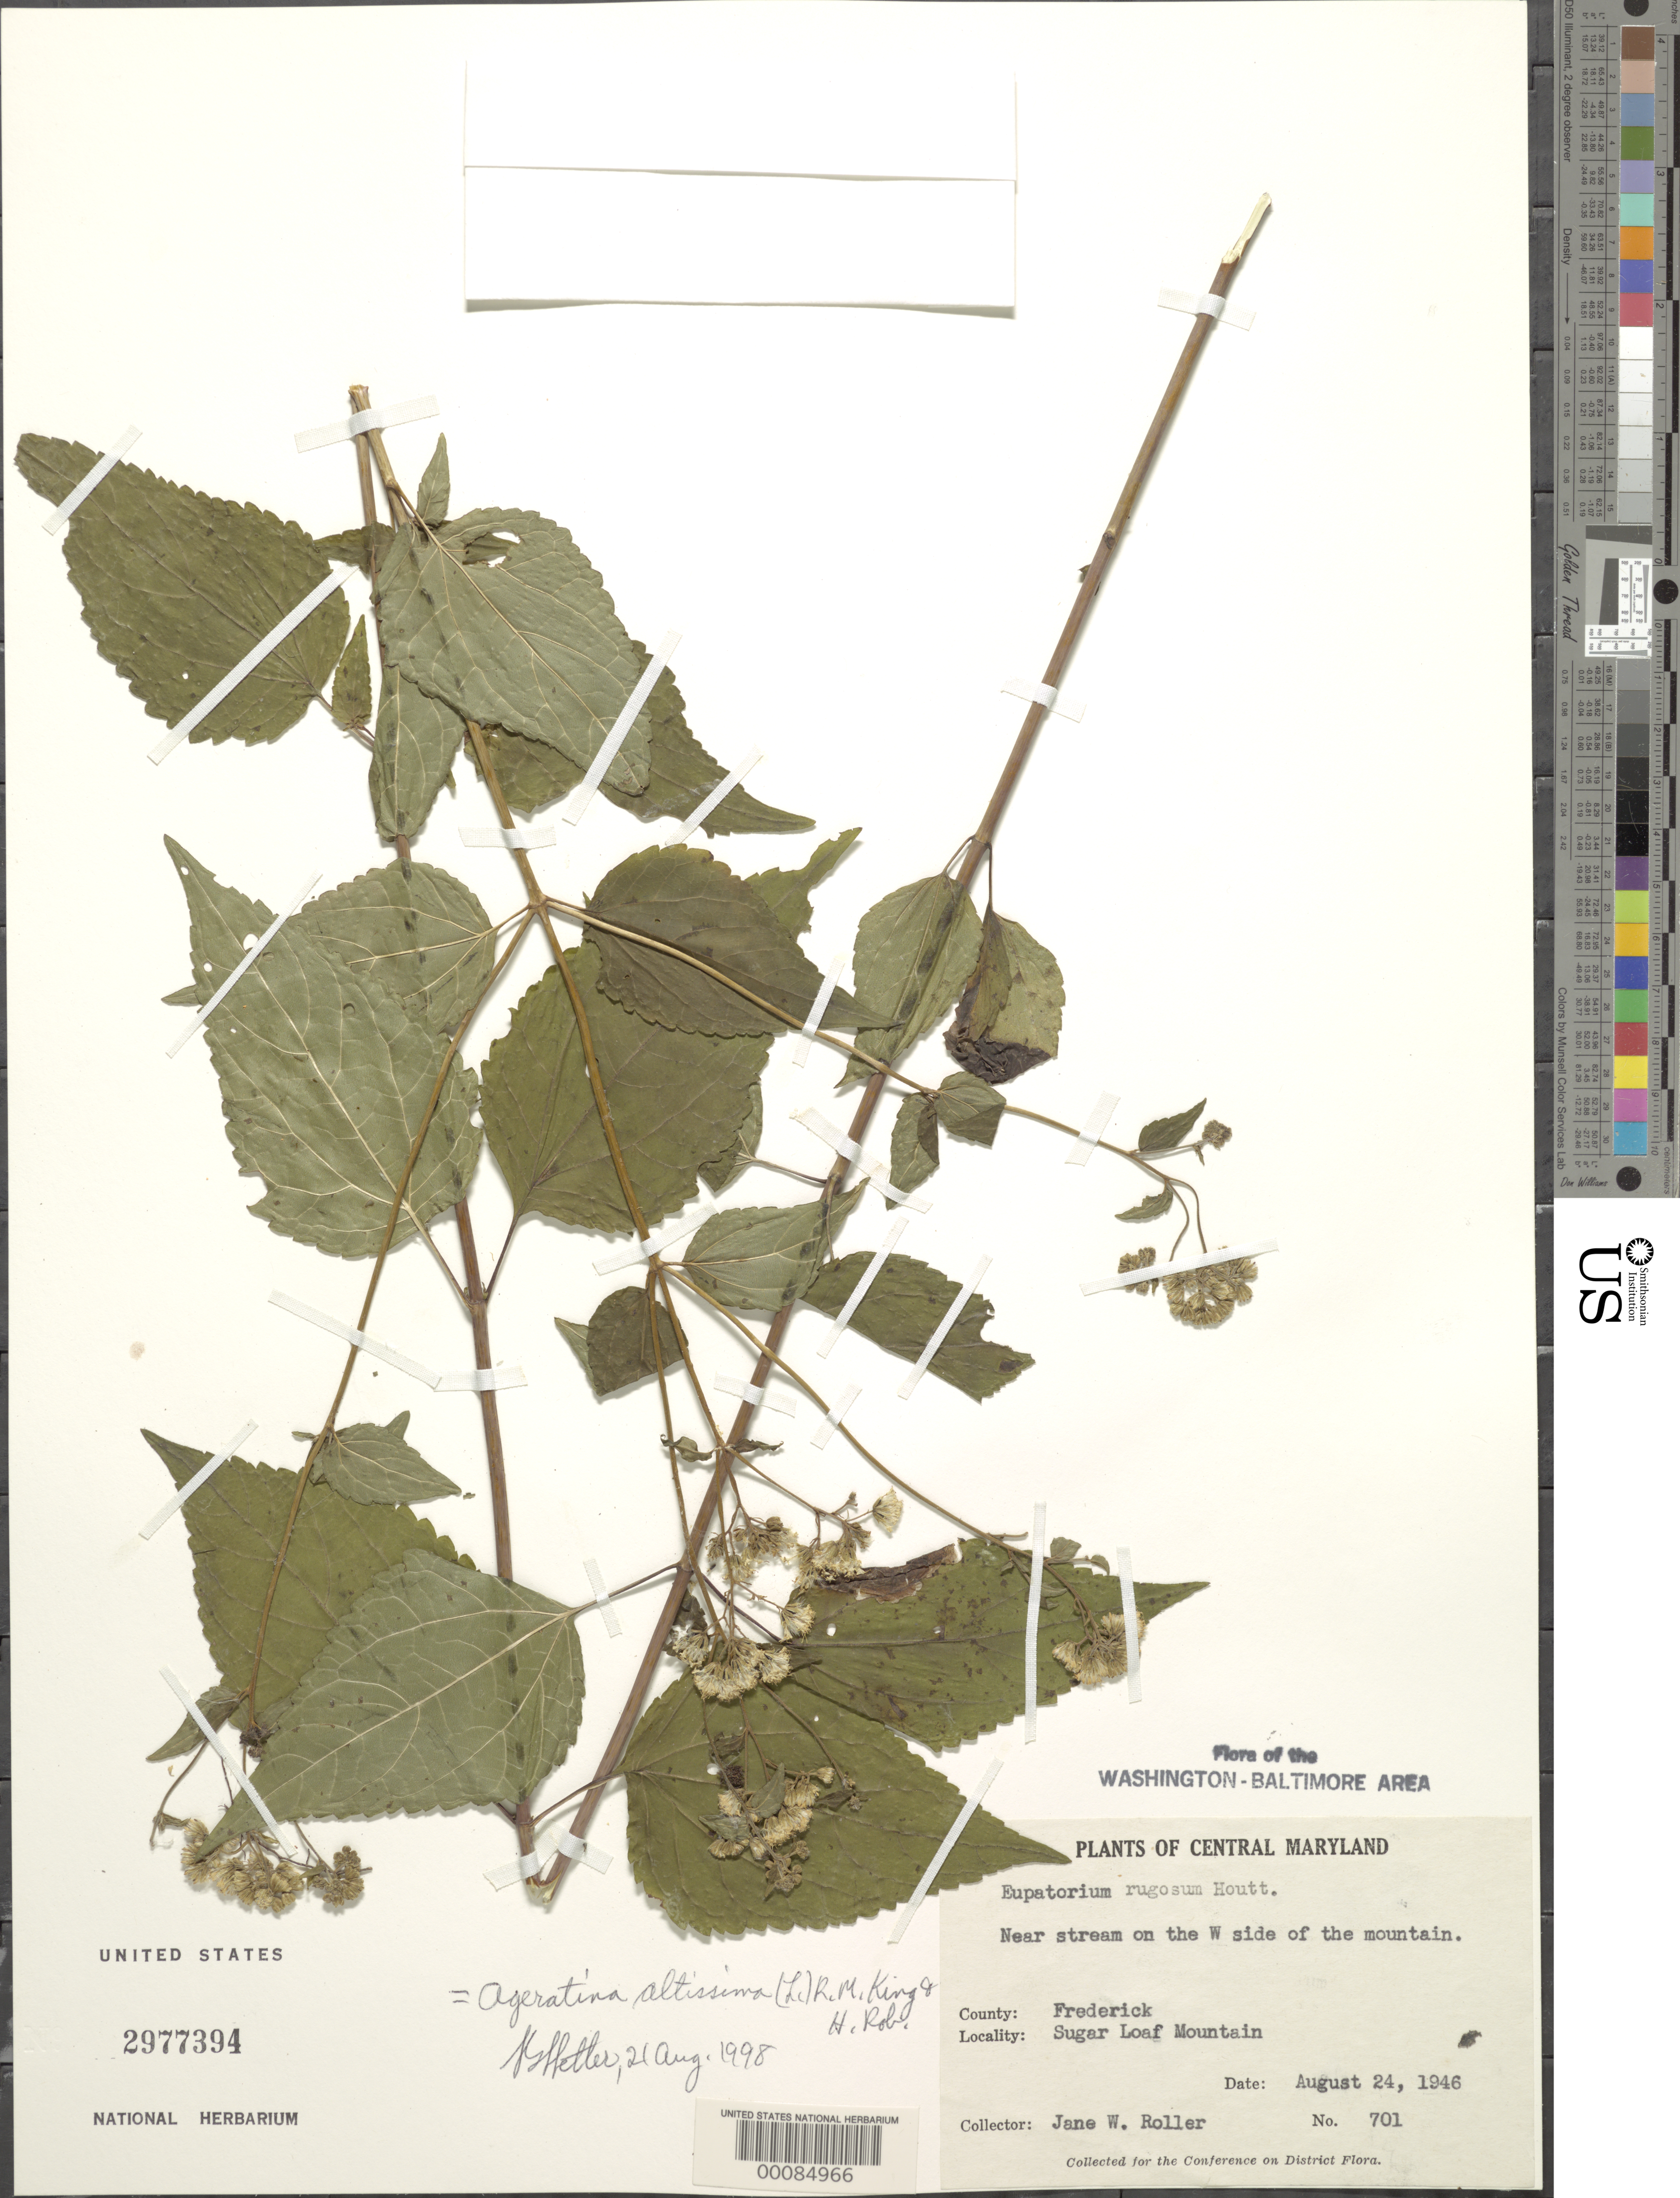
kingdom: Plantae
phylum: Tracheophyta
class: Magnoliopsida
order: Asterales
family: Asteraceae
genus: Ageratina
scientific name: Ageratina altissima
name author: (L.) R.M. King & H. Rob.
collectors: J. W. Roller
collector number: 701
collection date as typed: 24 Aug 1946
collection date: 1946-08-24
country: United States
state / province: Maryland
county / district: Frederick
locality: West side of Sugar Loaf Mountain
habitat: Near stream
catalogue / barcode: US 2977394